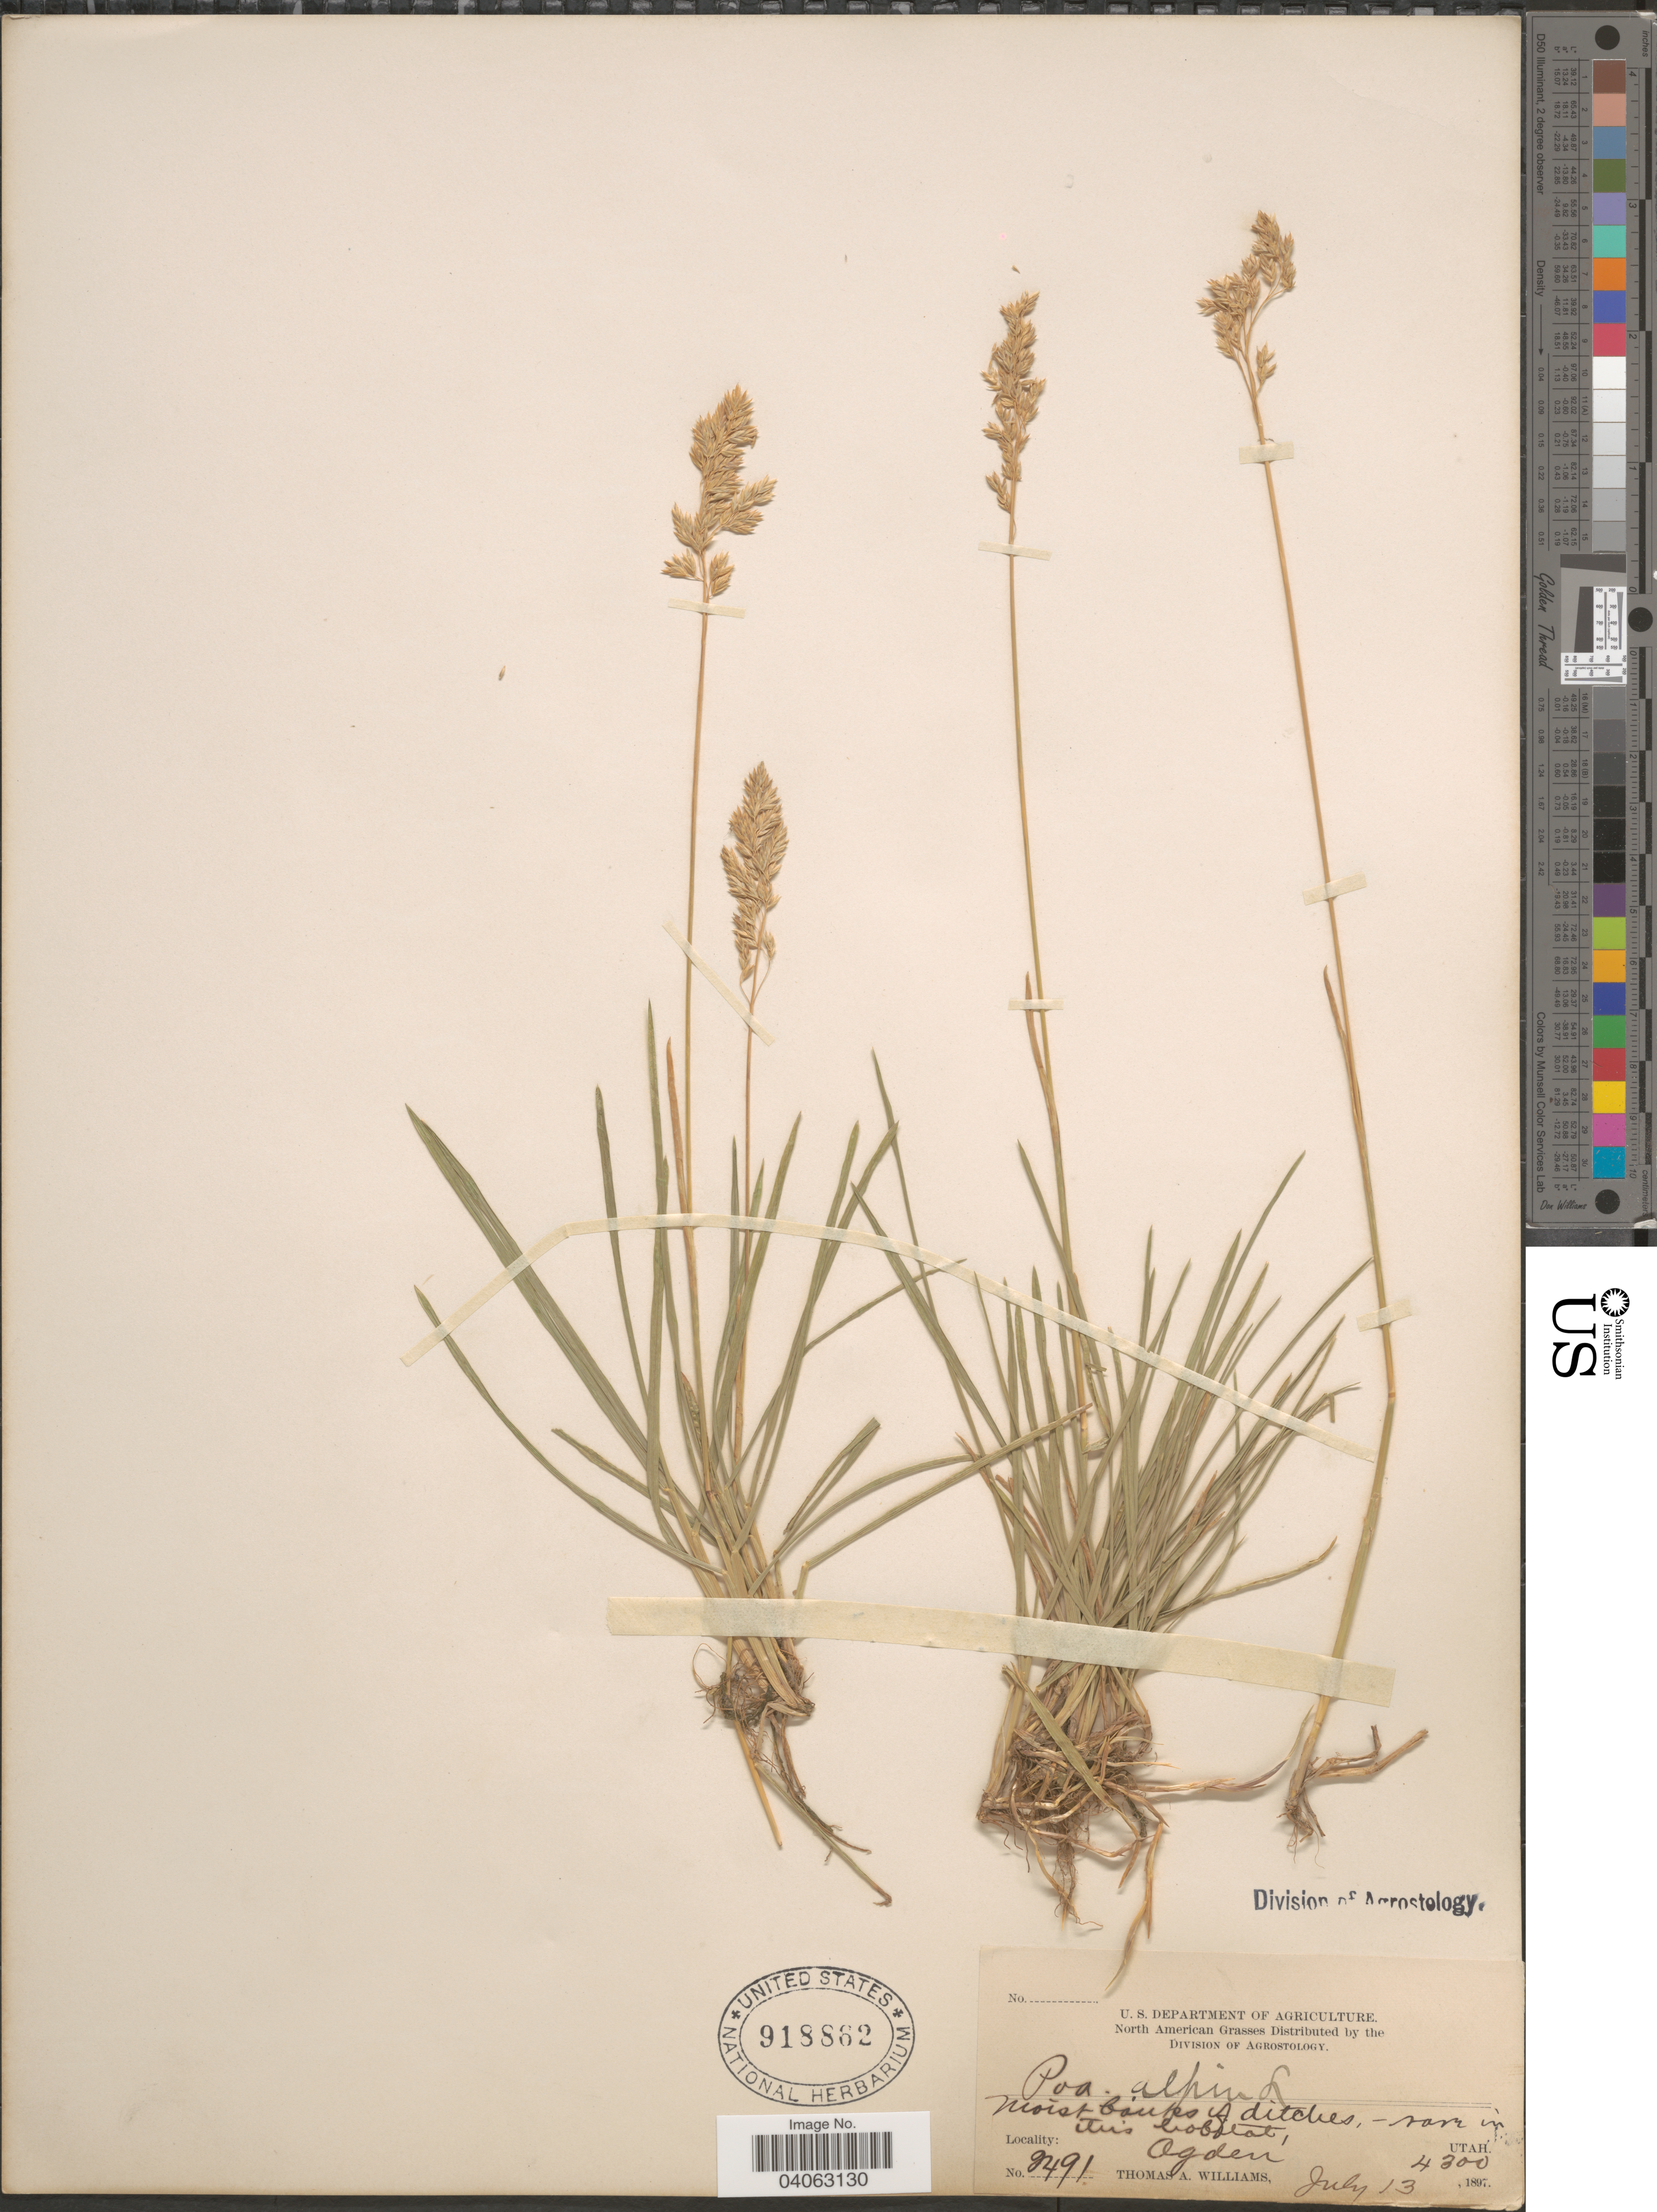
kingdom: Plantae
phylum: Tracheophyta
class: Liliopsida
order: Poales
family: Poaceae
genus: Poa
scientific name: Poa pratensis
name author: L.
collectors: T. A. Williams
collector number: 2491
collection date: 1897-07-13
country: United States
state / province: Utah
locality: Ogden.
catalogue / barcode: US 918862